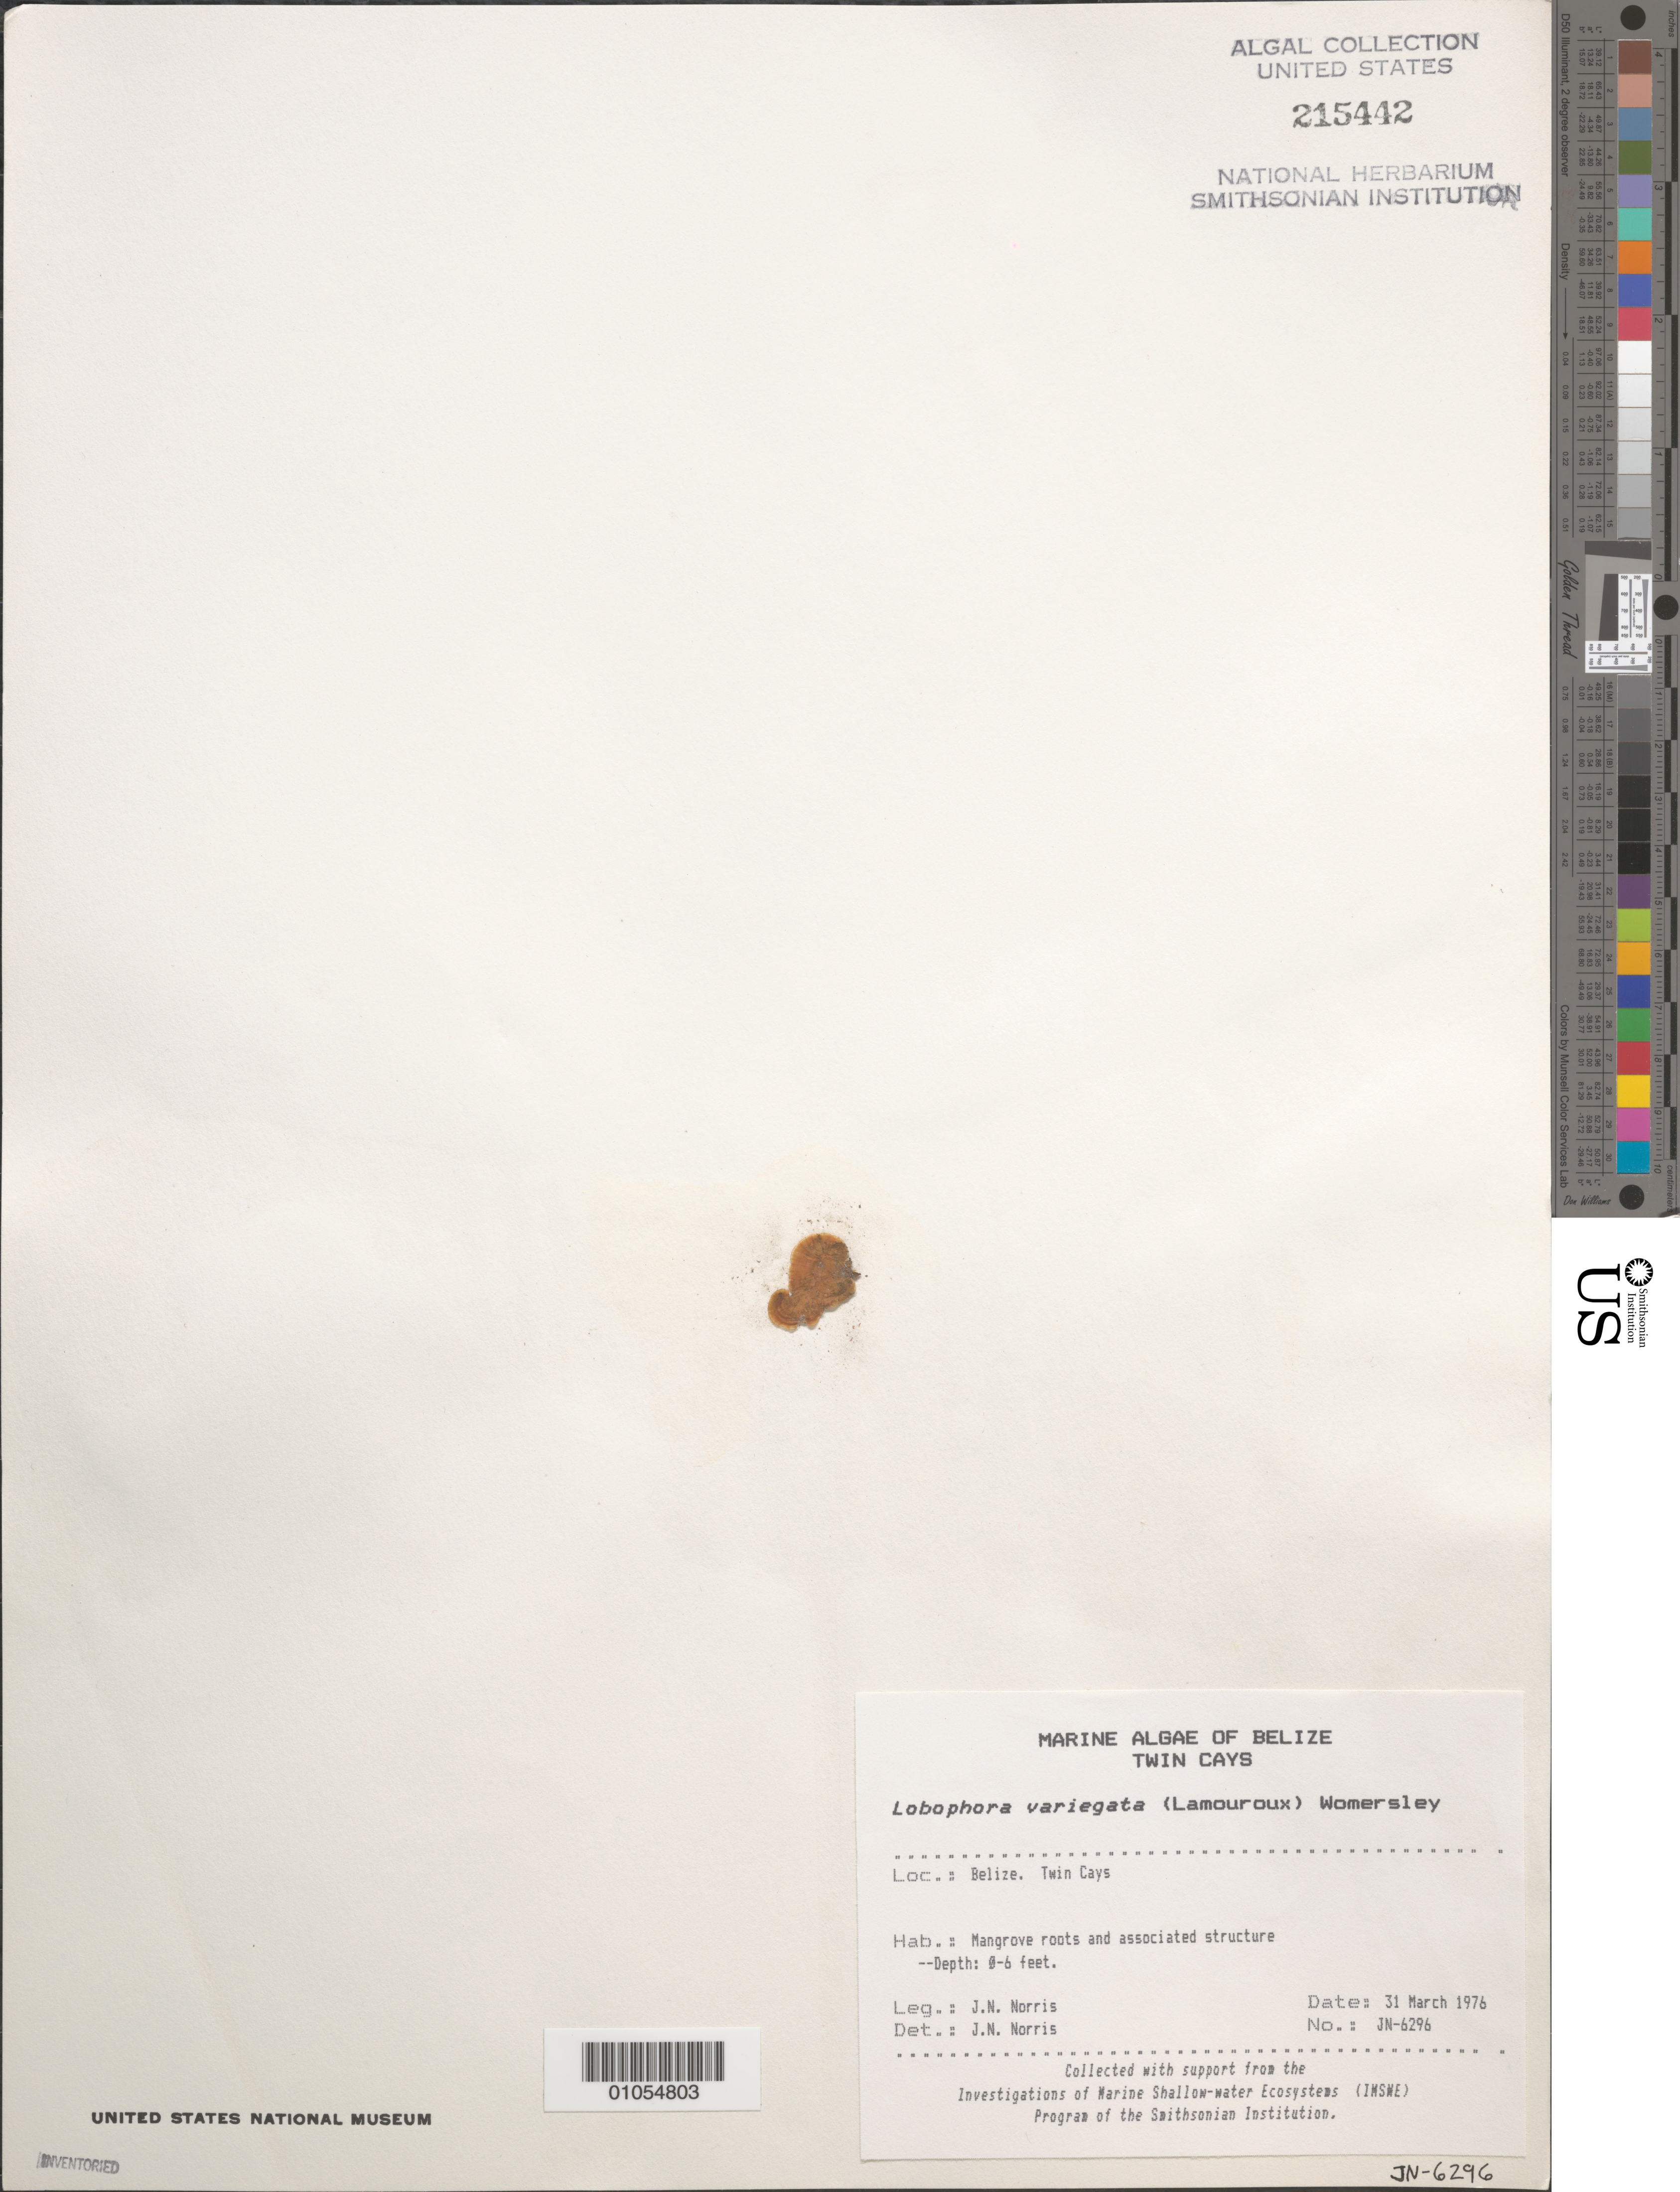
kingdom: Chromista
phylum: Ochrophyta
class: Phaeophyceae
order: Dictyotales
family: Dictyotaceae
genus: Lobophora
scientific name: Lobophora variegata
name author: (J.V.Lamouroux) Womersley & E.C. Oliveira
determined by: Norris, James N.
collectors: J. N. Norris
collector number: JN-6296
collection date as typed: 31 Mar 1976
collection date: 1976-03-31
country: Belize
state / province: Stann Creek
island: Twin Cays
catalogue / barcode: US 215442